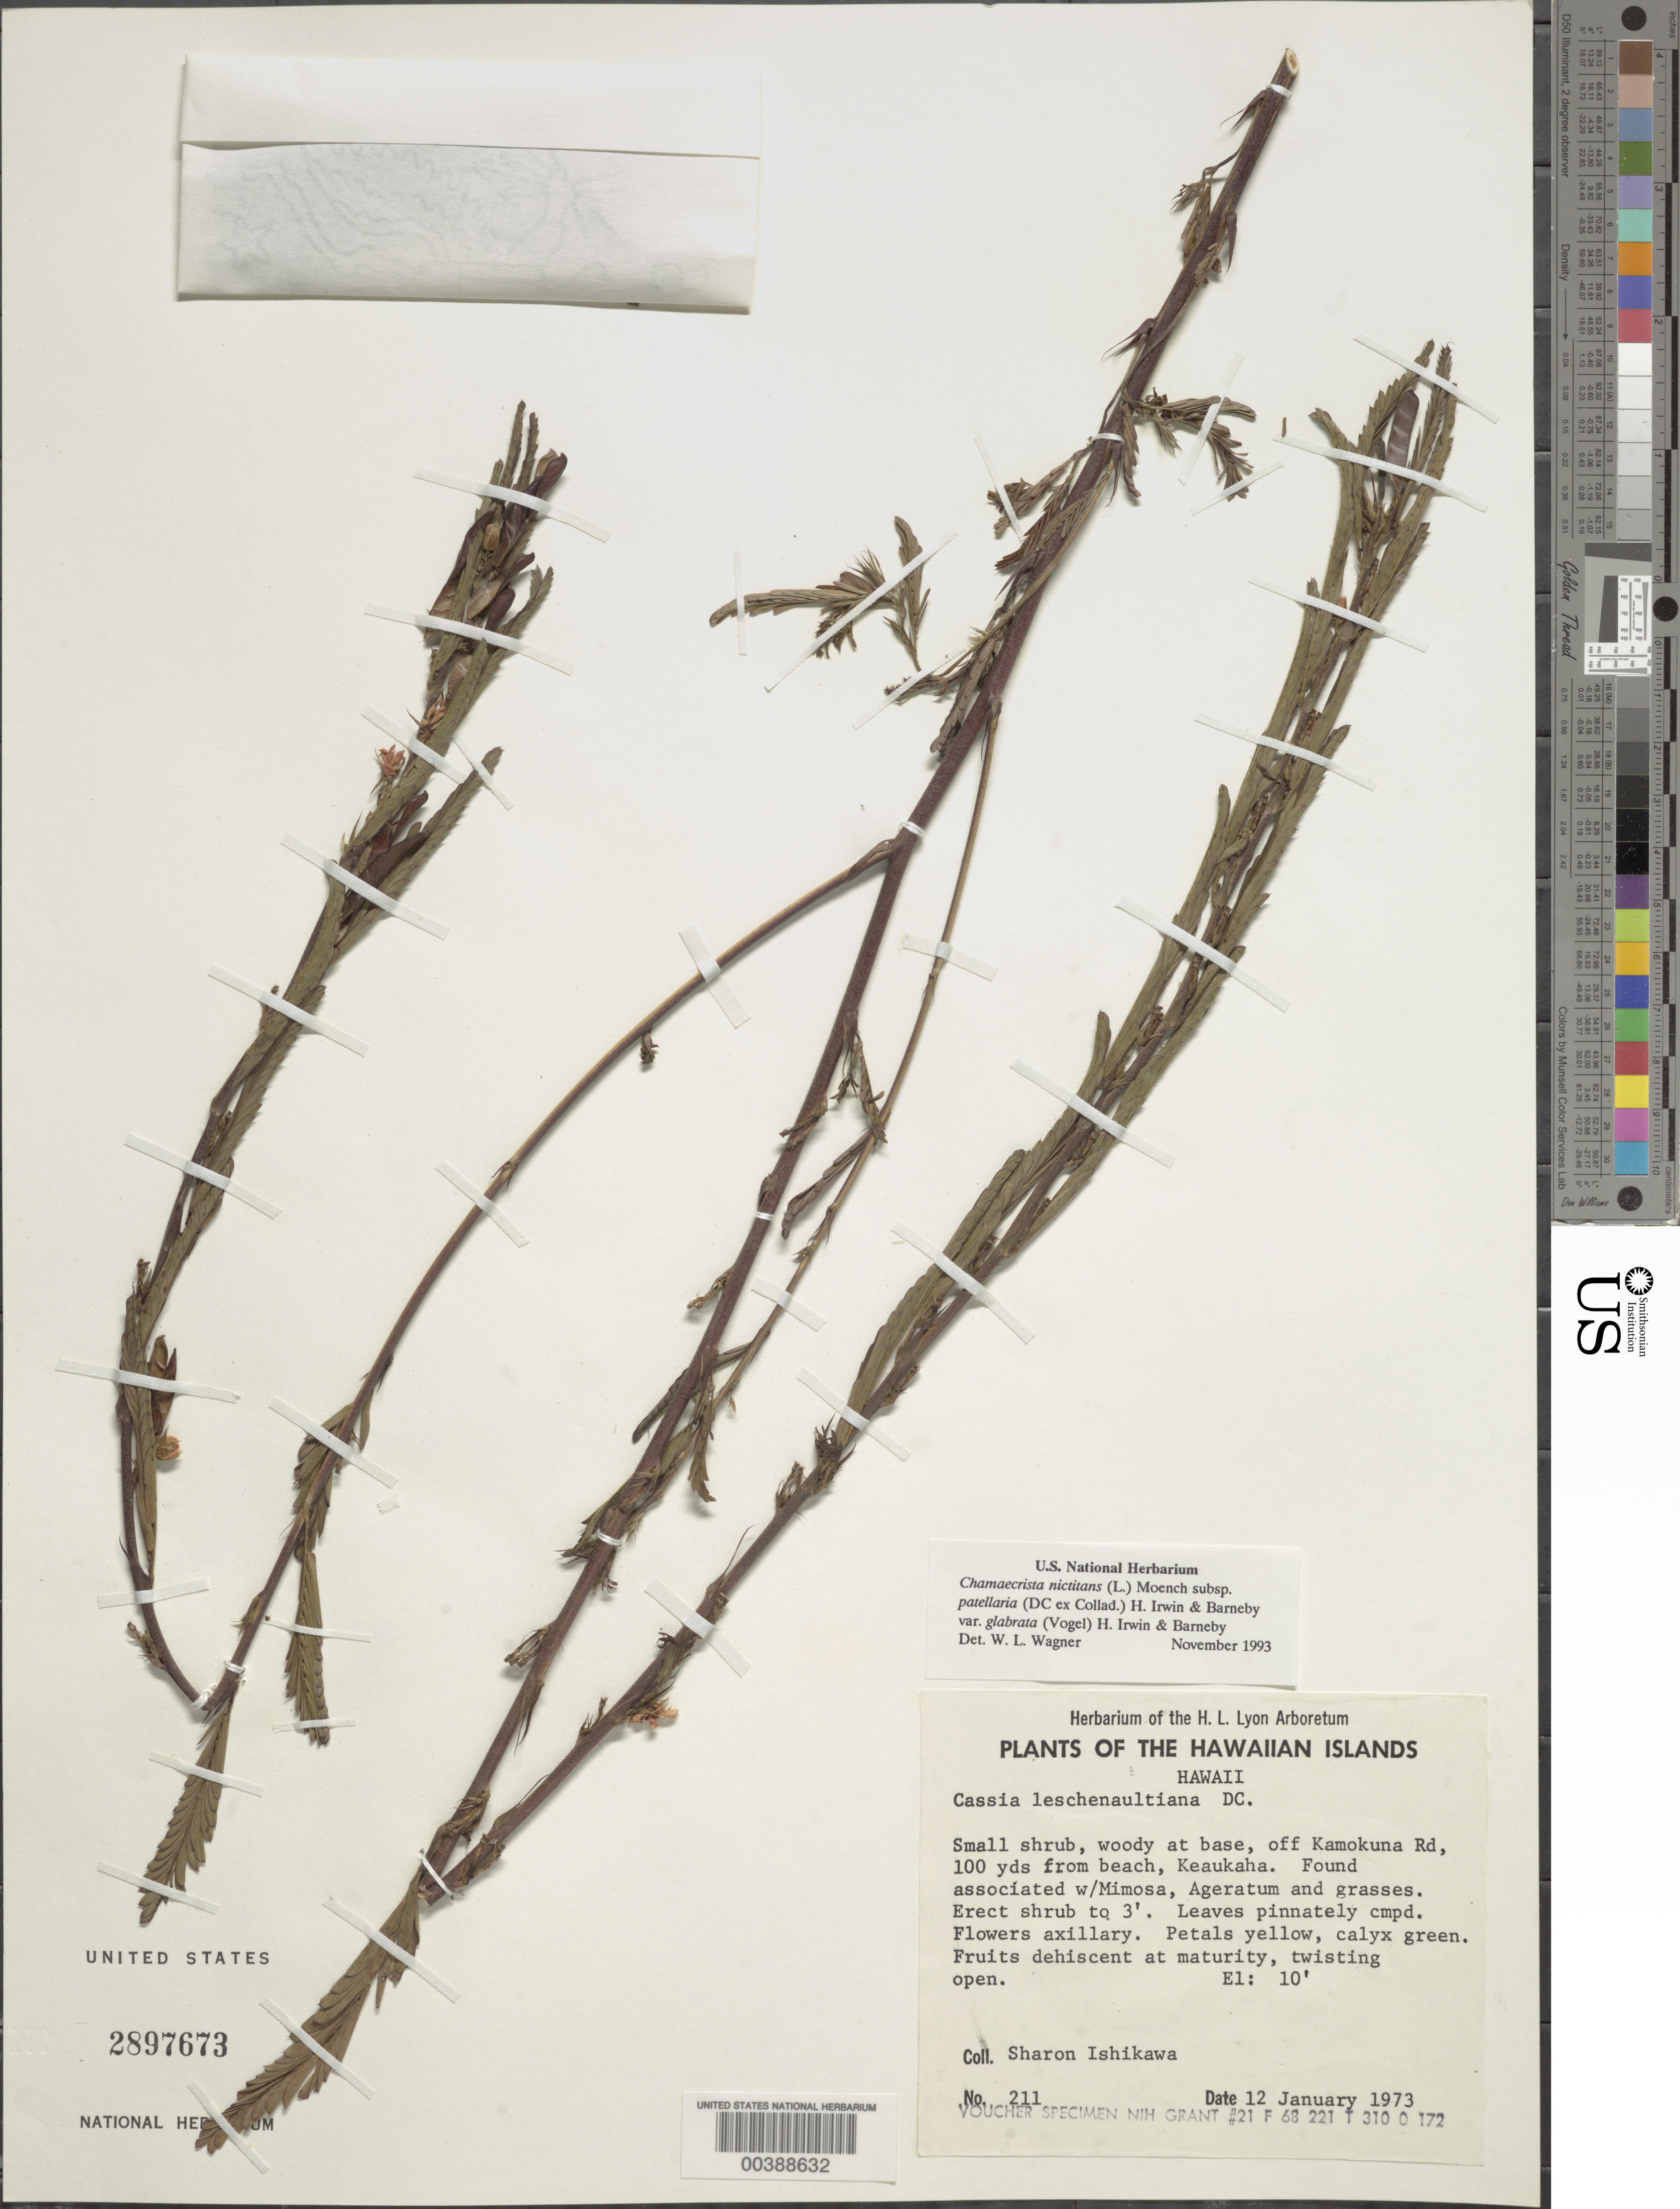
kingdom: Plantae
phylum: Tracheophyta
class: Magnoliopsida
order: Fabales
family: Fabaceae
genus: Chamaecrista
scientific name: Chamaecrista nictitans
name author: (L.) Moench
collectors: S. Ishikawa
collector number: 211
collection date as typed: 12 Jan 1973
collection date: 1973-01-12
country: United States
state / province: Hawaii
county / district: Maui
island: Maui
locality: Off kamokuna road, 100 yds from beach, keaukaha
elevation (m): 10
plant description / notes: NIH grant 21 F 68 221 T 310 O 172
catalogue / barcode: US 2897673